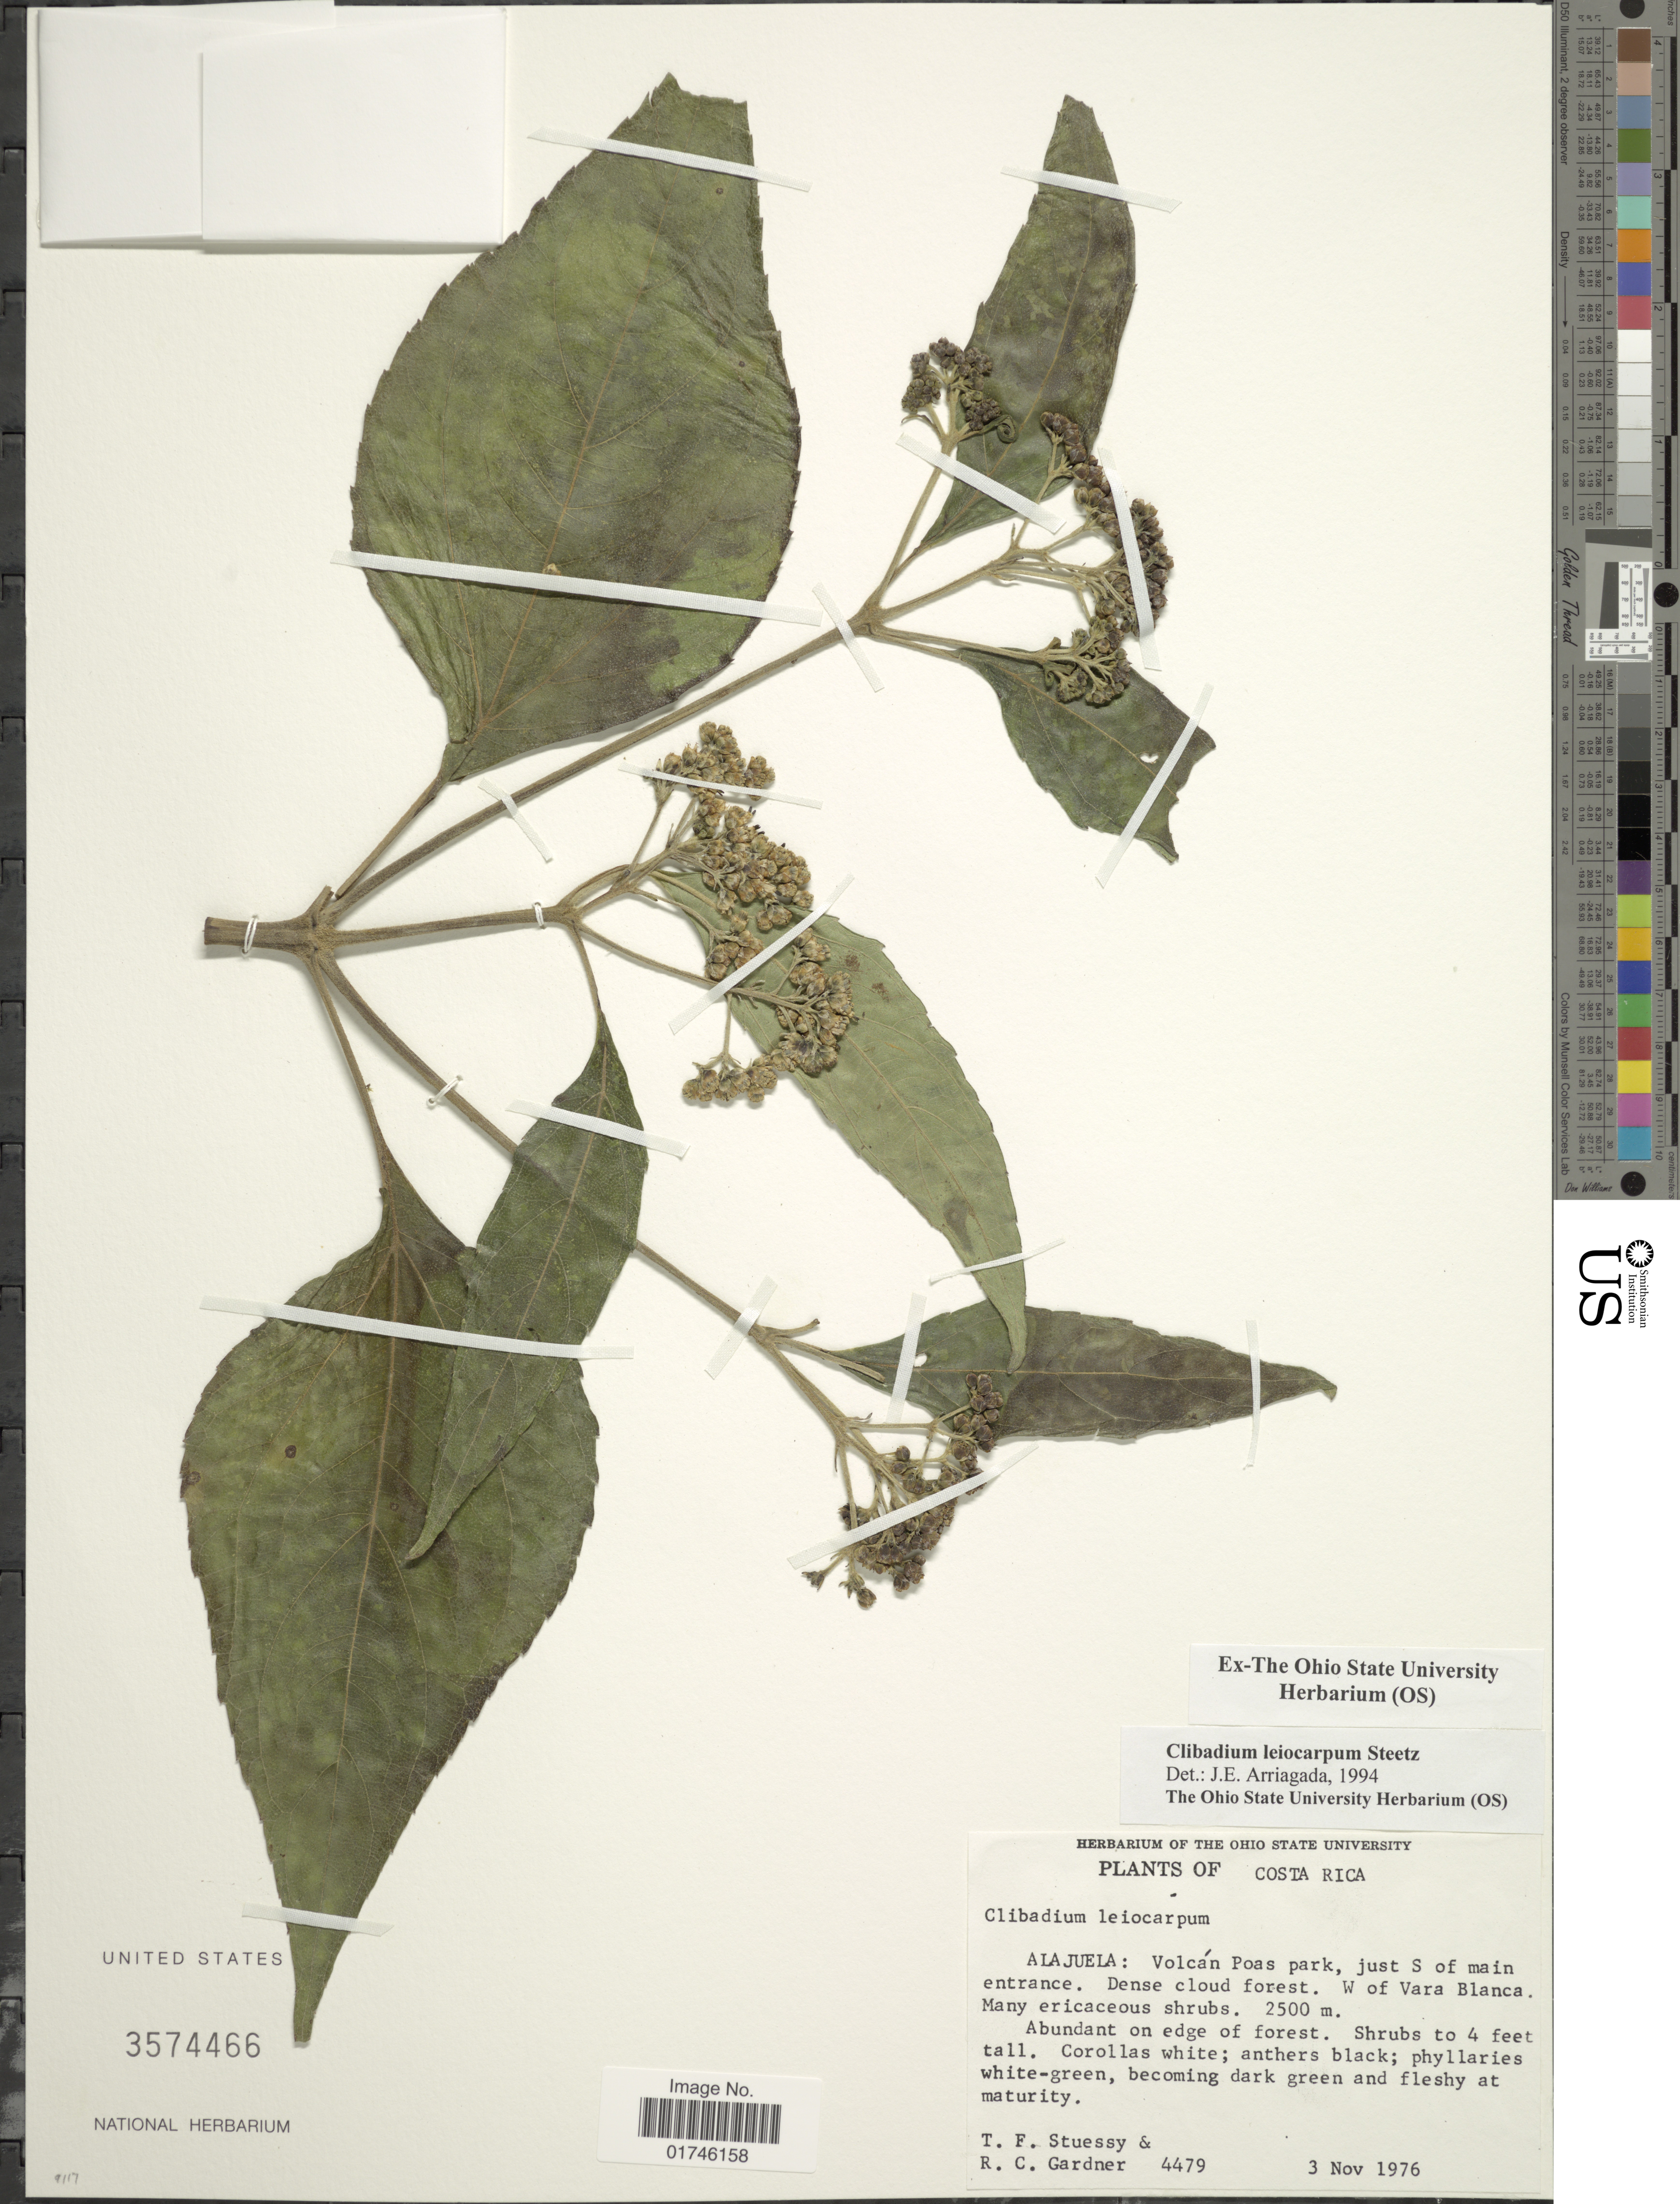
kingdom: Plantae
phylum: Tracheophyta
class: Magnoliopsida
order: Asterales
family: Asteraceae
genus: Clibadium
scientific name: Clibadium leiocarpum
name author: Steetz in Seem.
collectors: T. Stuessy & R. C. Gardner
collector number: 4479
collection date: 1976-11-03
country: Costa Rica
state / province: Alajuela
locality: Alajuela: Volcan Poas park, just S of main entrance. W of Vara Blanca.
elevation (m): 2500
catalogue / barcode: US 3574466